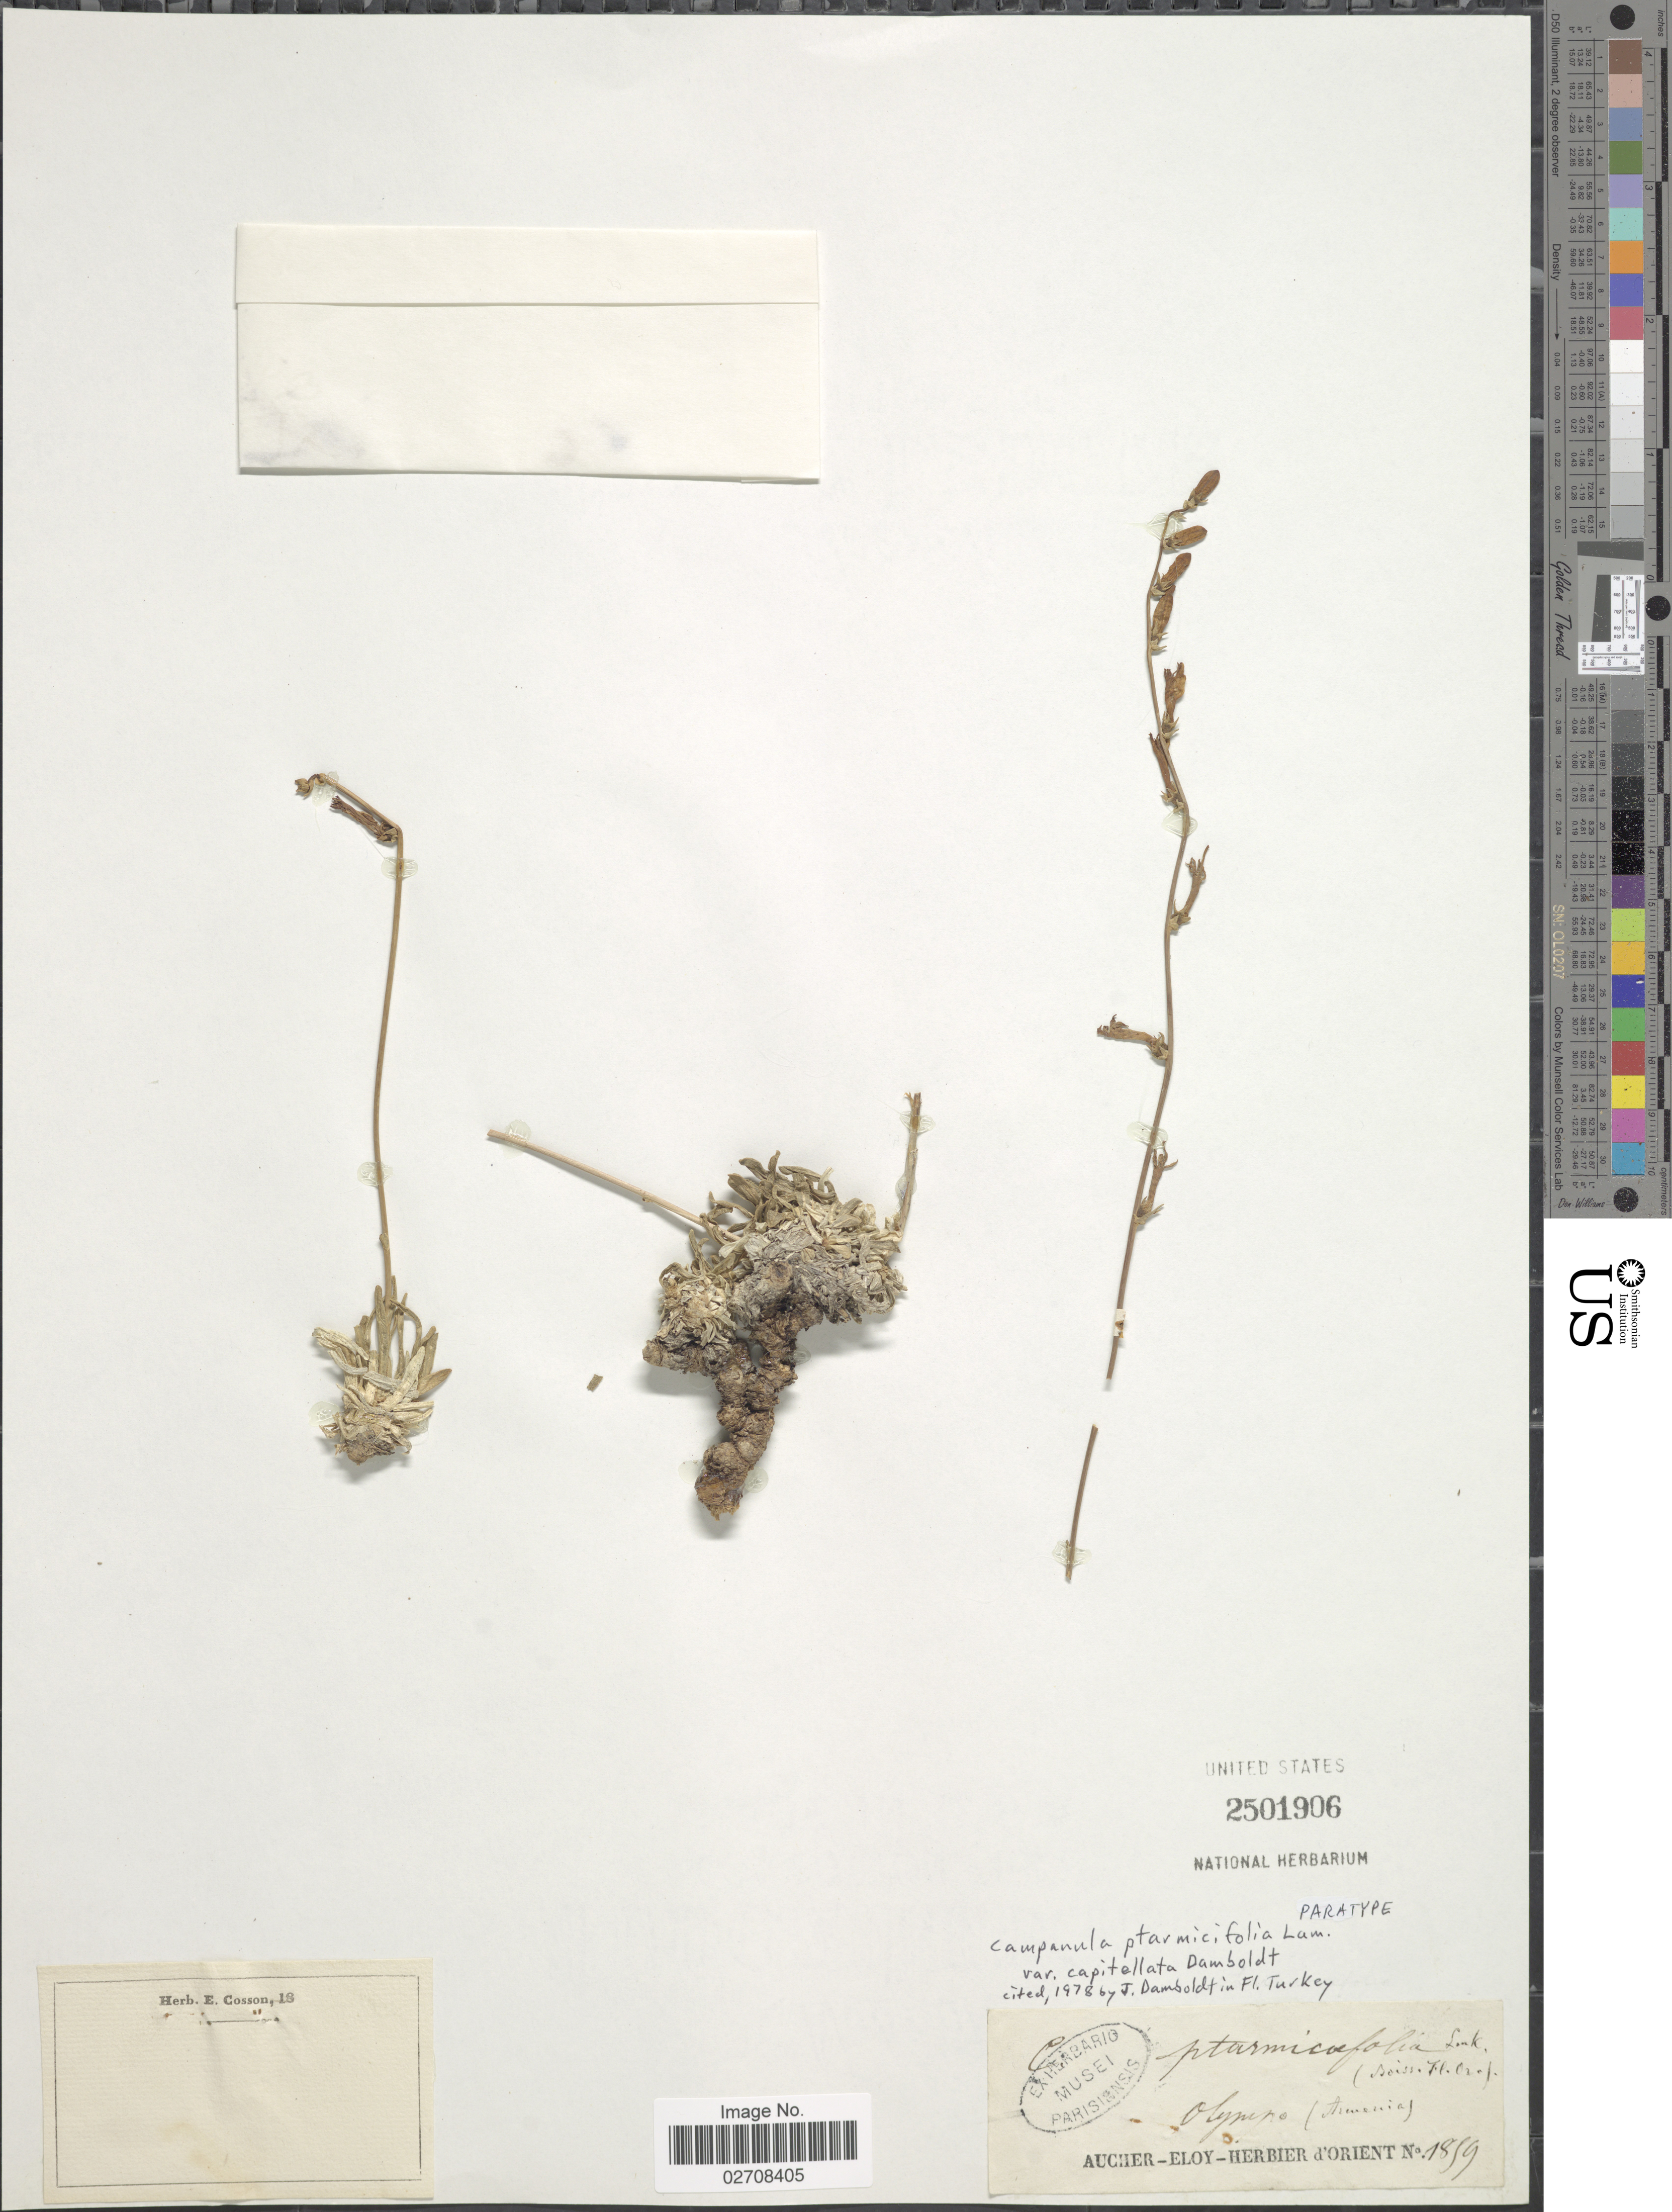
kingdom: Plantae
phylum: Tracheophyta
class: Magnoliopsida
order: Asterales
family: Campanulaceae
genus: Campanula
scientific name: Campanula ptarmicifolia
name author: Lam.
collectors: ex herb. Aucher-Eloy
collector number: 1859*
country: Armenia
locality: Olympo [interpreted]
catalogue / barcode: US 2501906